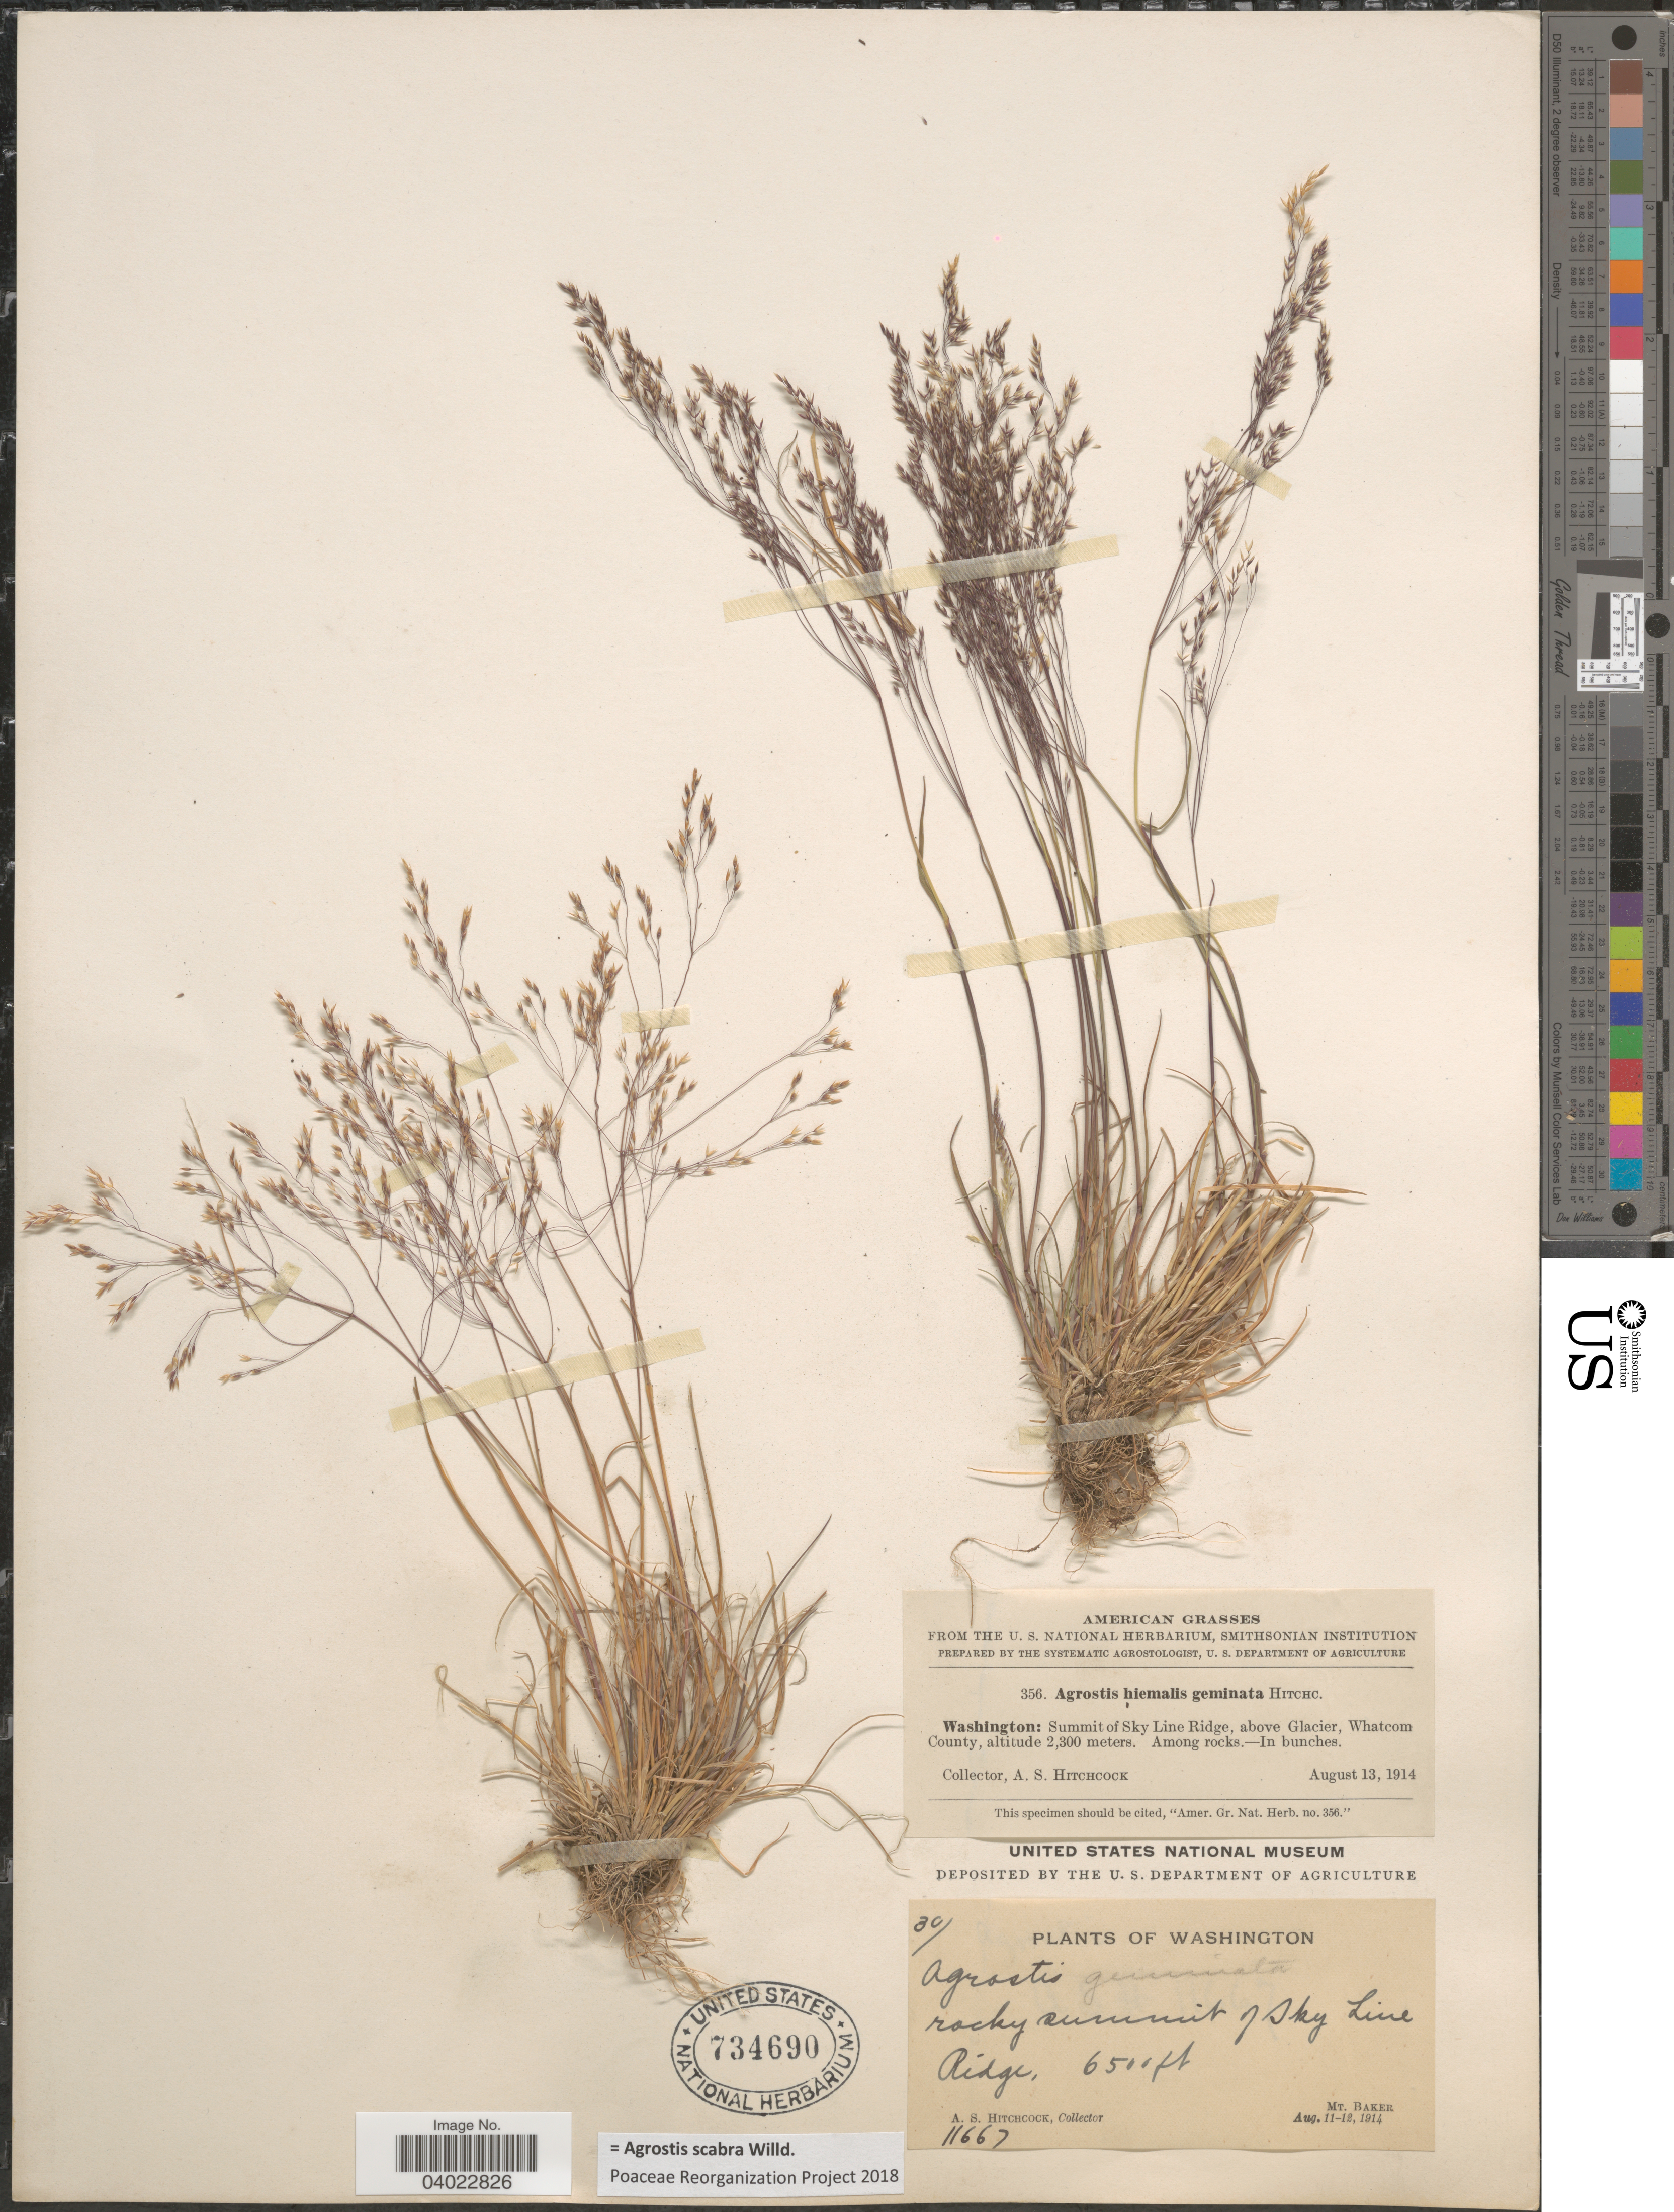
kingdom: Plantae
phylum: Tracheophyta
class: Liliopsida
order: Poales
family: Poaceae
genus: Agrostis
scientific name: Agrostis scabra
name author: Willd.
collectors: A. S. Hitchcock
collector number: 11667/356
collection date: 1914-08-13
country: United States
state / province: Washington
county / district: Whatcom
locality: Rocky summit of Sky Line Ridge, above Glacier, Whatcom County. Mt. Baker.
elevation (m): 1981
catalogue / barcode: US 734690